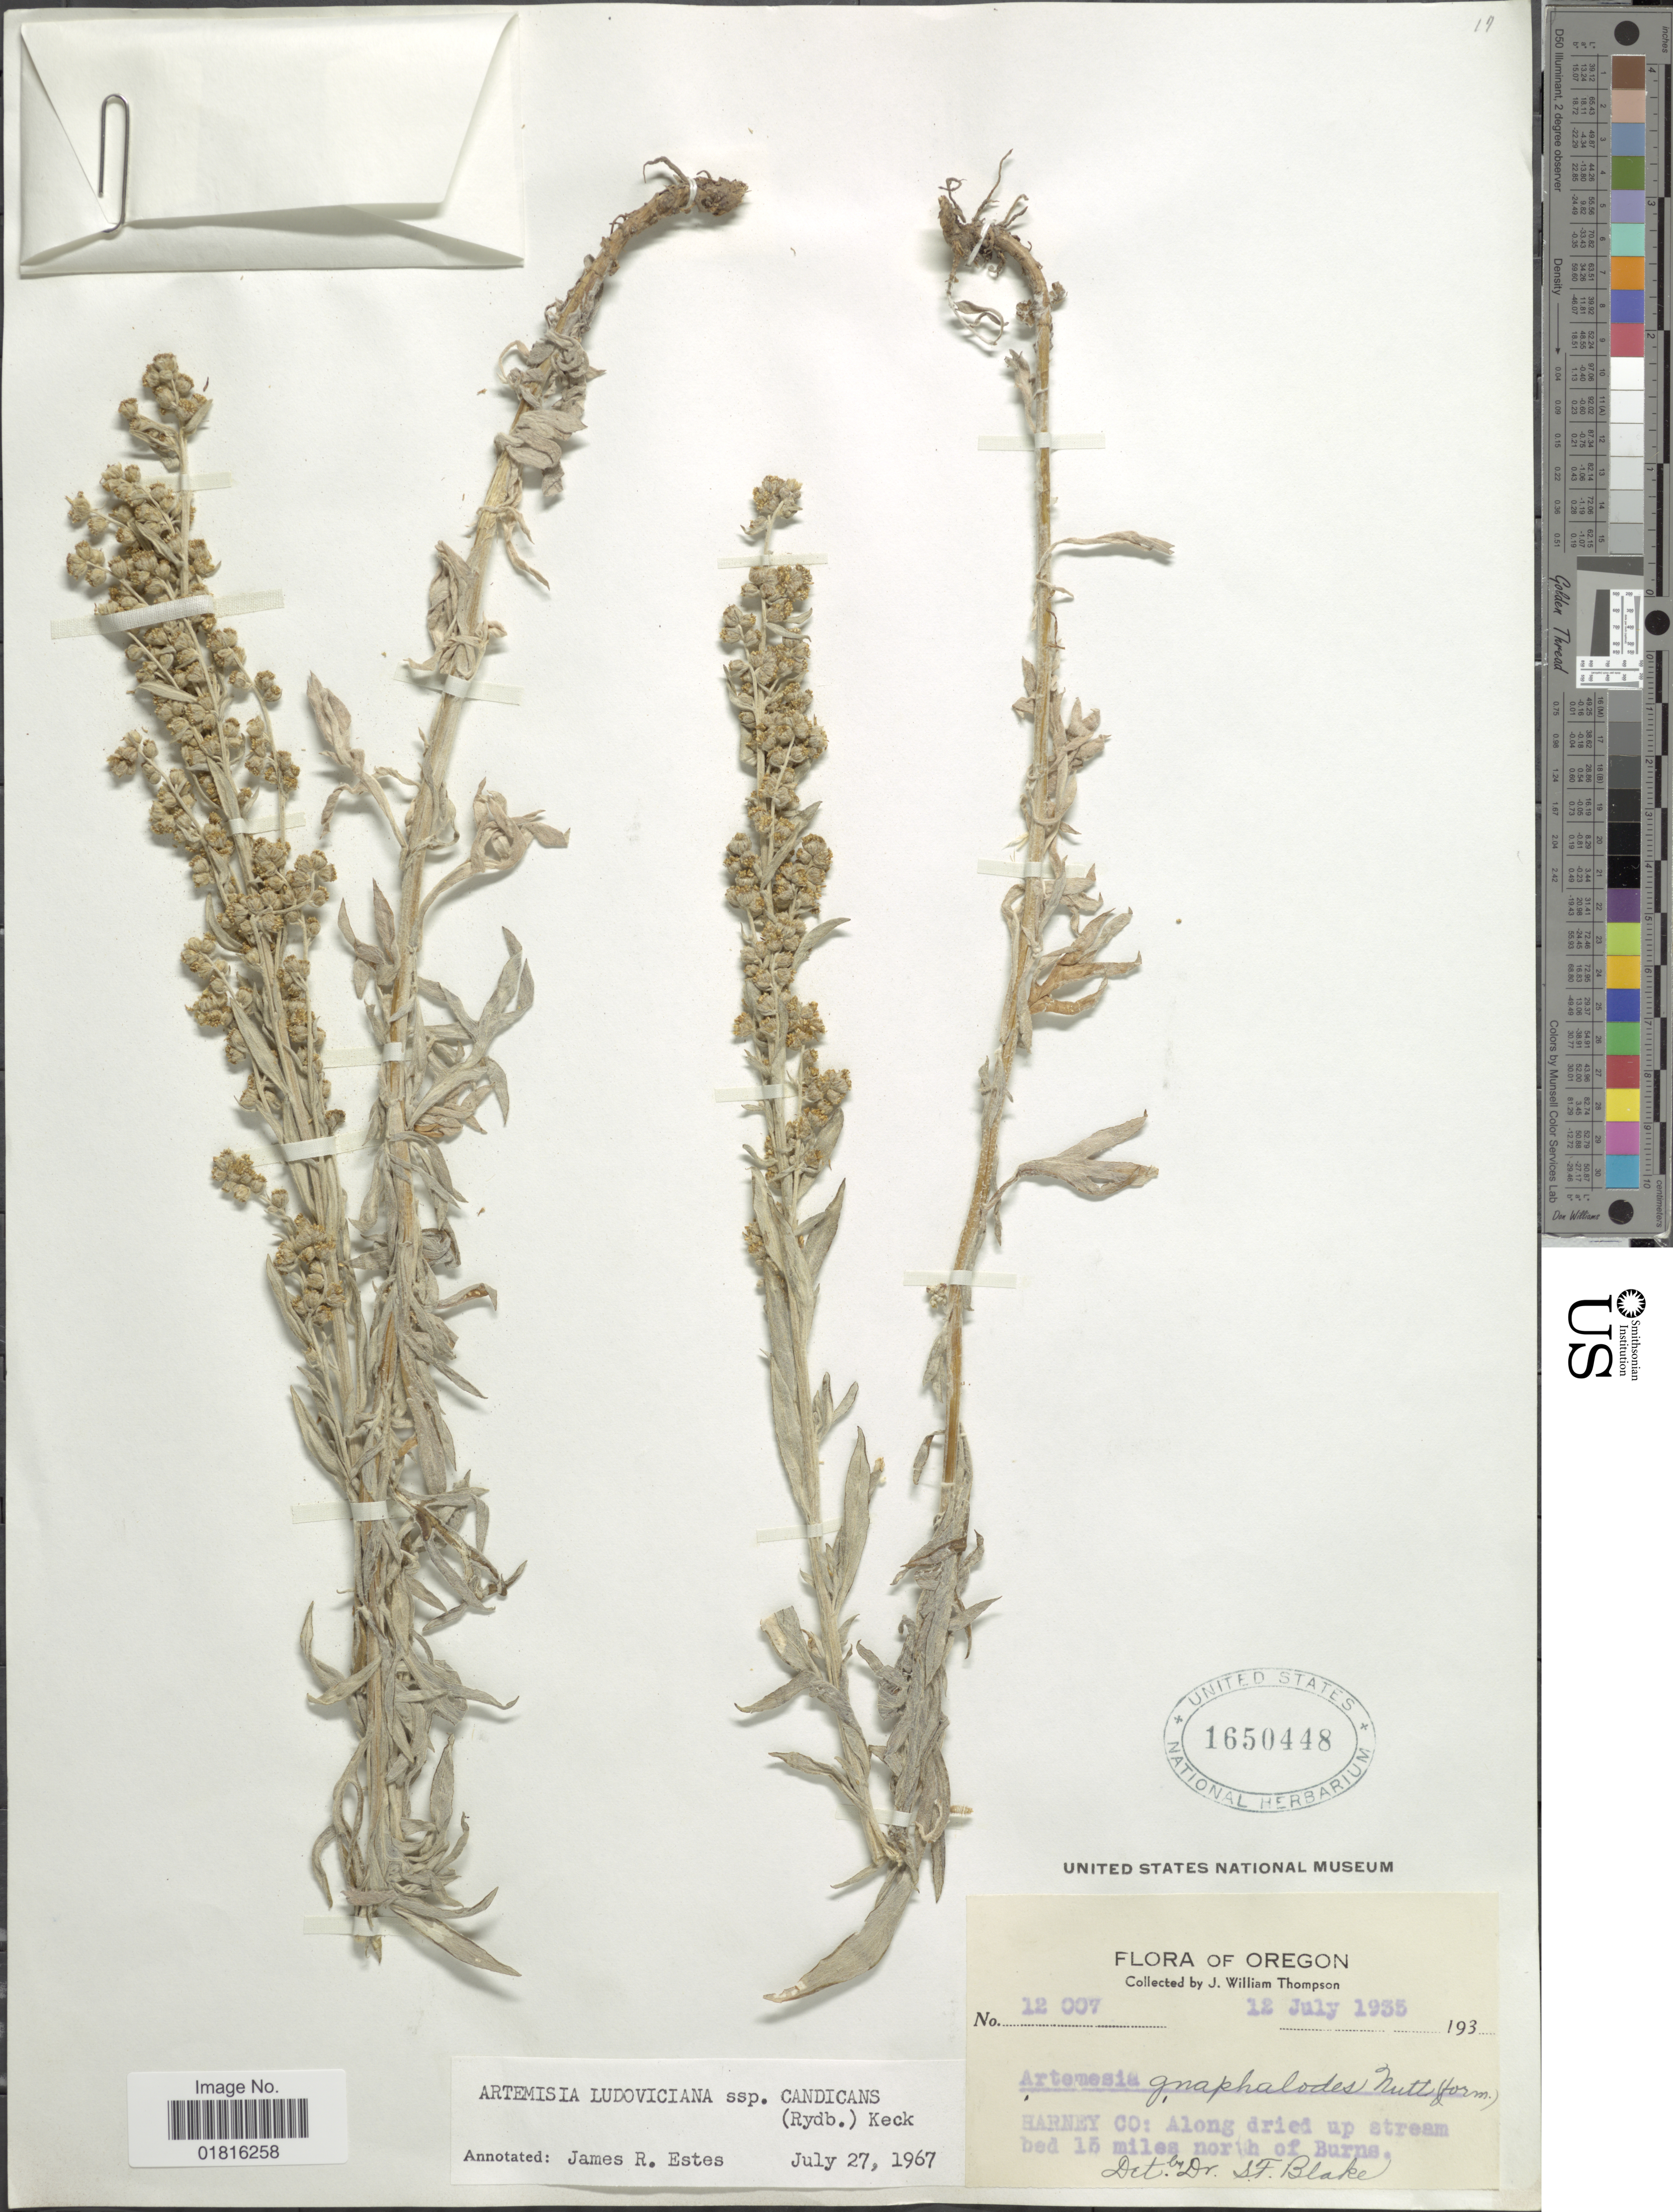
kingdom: Plantae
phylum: Tracheophyta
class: Magnoliopsida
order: Asterales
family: Asteraceae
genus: Artemisia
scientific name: Artemisia ludoviciana subsp. candicans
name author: (Rydb.) D.D. Keck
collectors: J. W. Thompson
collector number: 12007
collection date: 1935-07-12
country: United States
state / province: Oregon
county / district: Harney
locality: Harney Co: Along dried up stream bed 15 miles north of Burne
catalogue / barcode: US 1650448